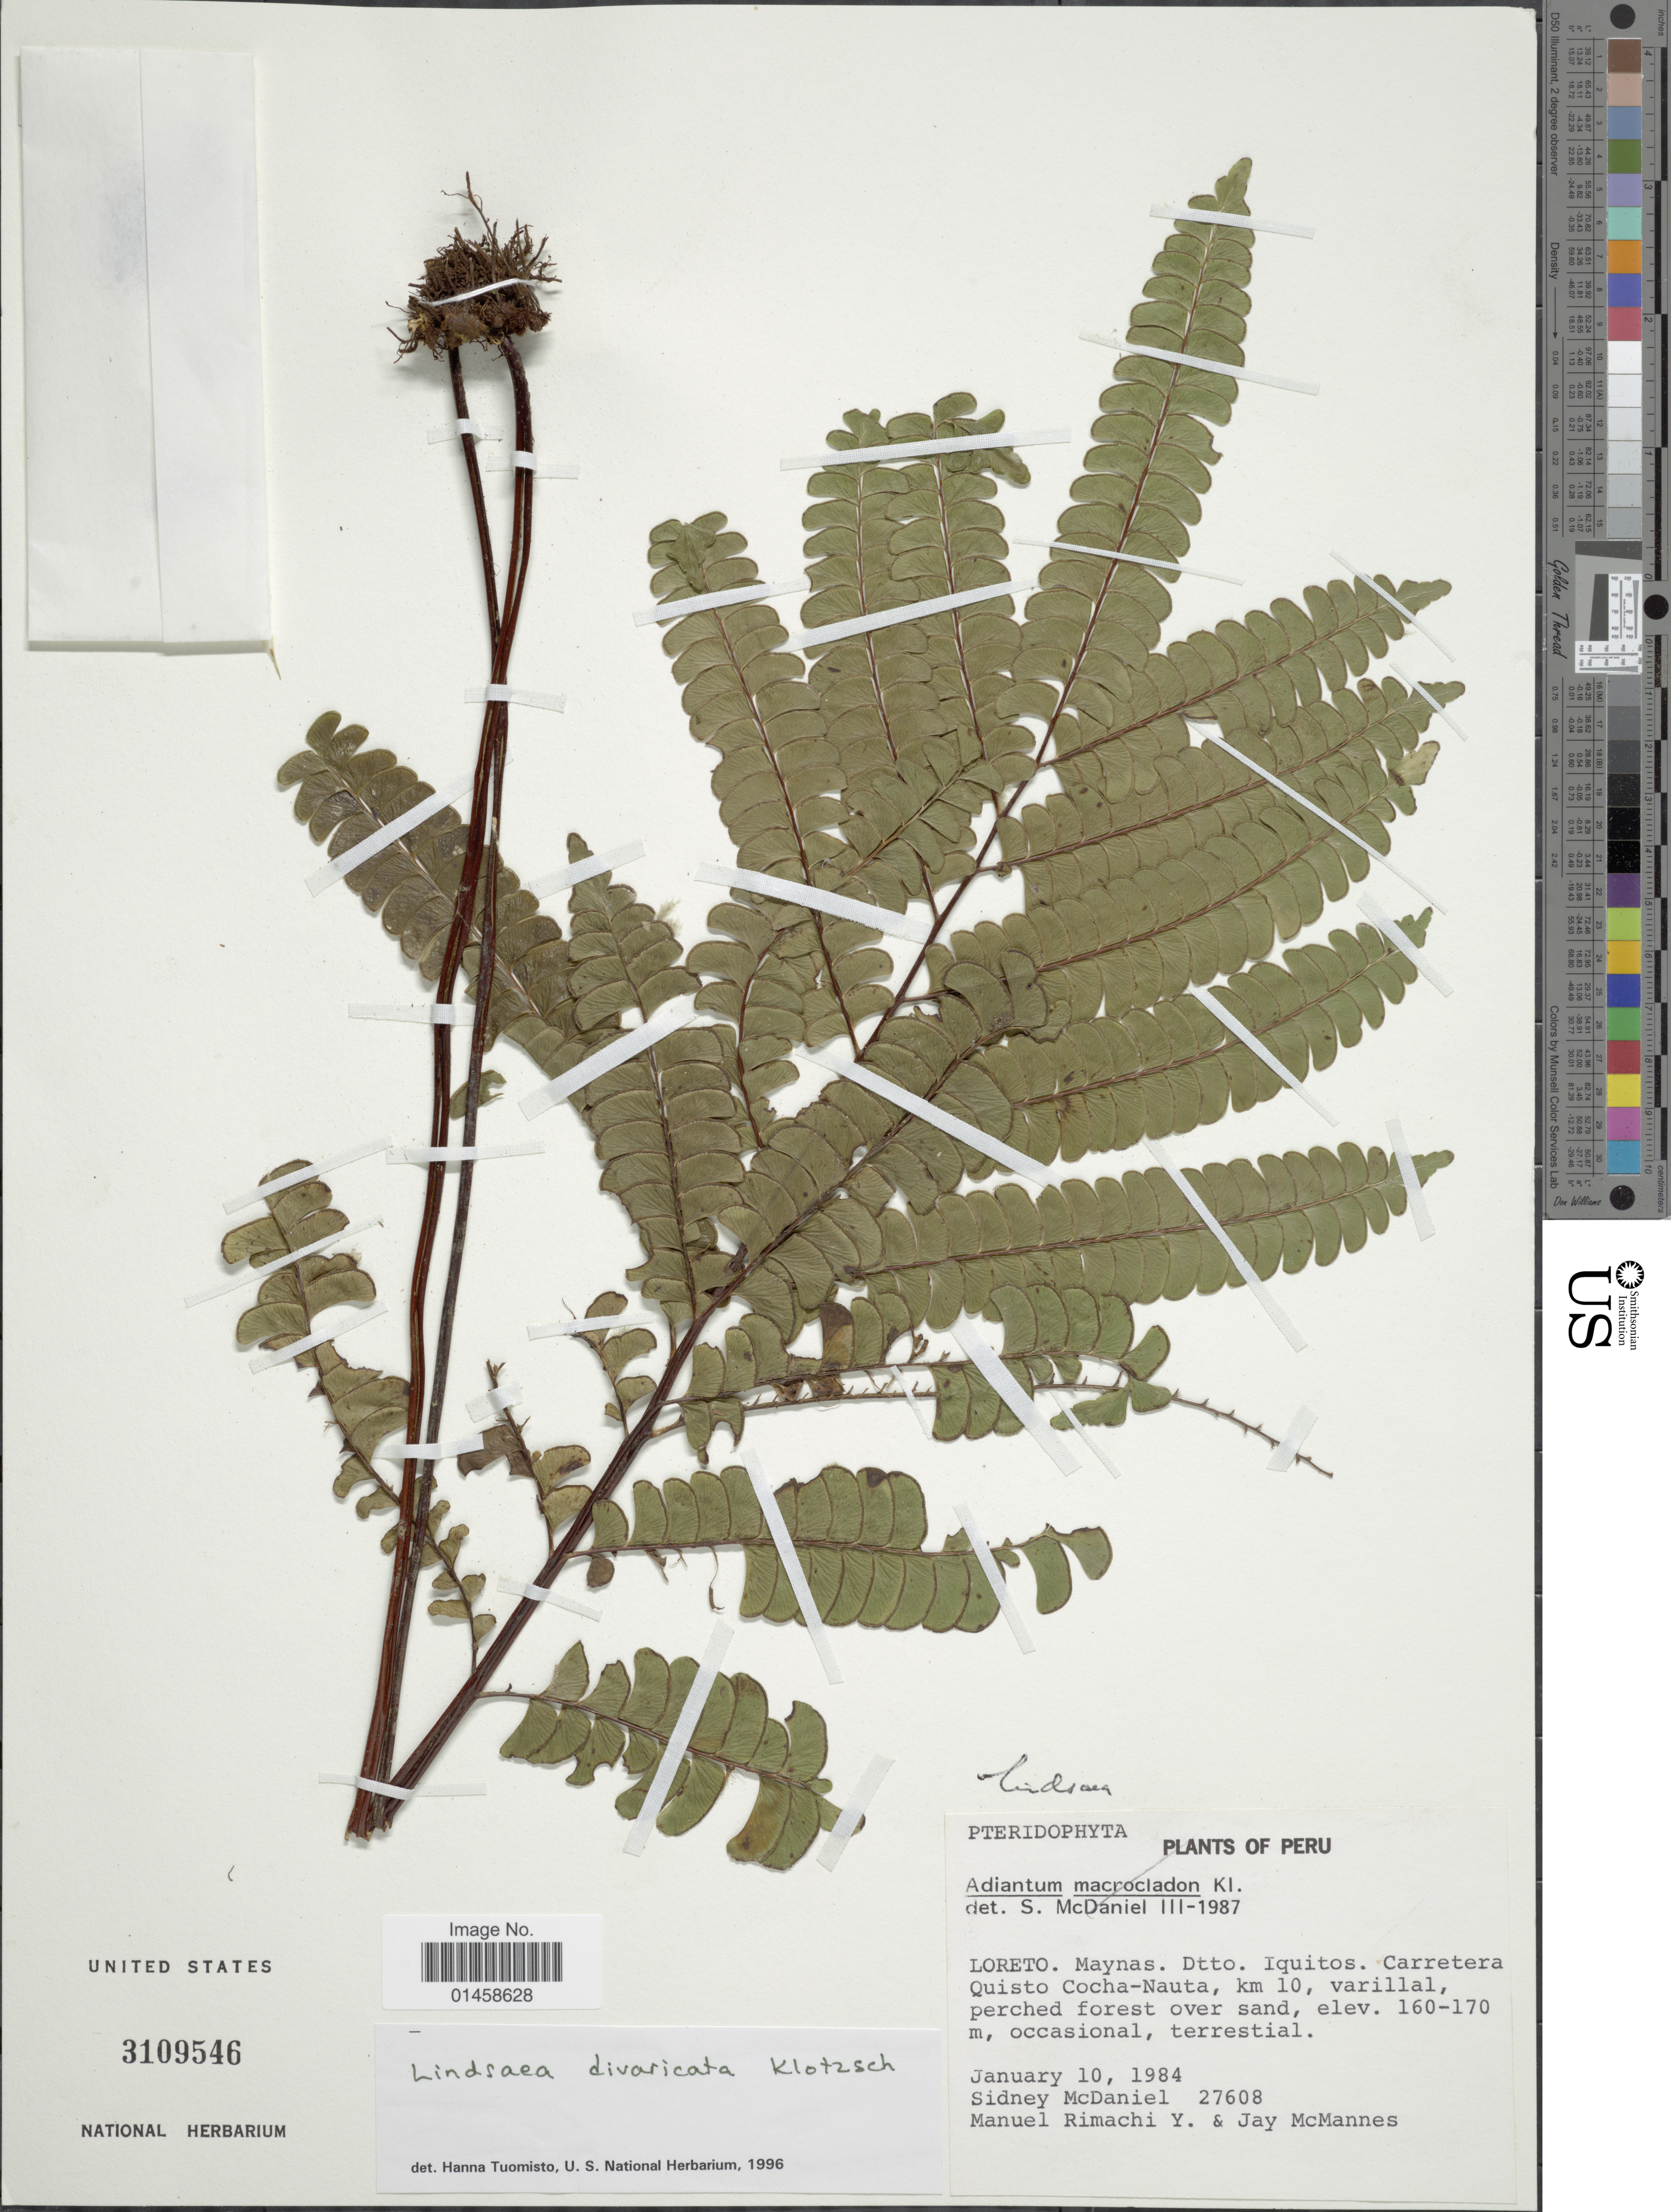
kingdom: Plantae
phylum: Tracheophyta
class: Polypodiopsida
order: Polypodiales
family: Lindsaeaceae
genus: Lindsaea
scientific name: Lindsaea divaricata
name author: Klotzsch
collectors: S. McDaniel, M. Rimachi Y. & J. McMannes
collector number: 27608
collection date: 1984-01-10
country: Peru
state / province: Loreto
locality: Maynas, Dtto. Iquitos, Carretera Quisto Cocha-Nauta, km 10, varillal, perched forest over sand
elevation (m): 160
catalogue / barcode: US 3109546